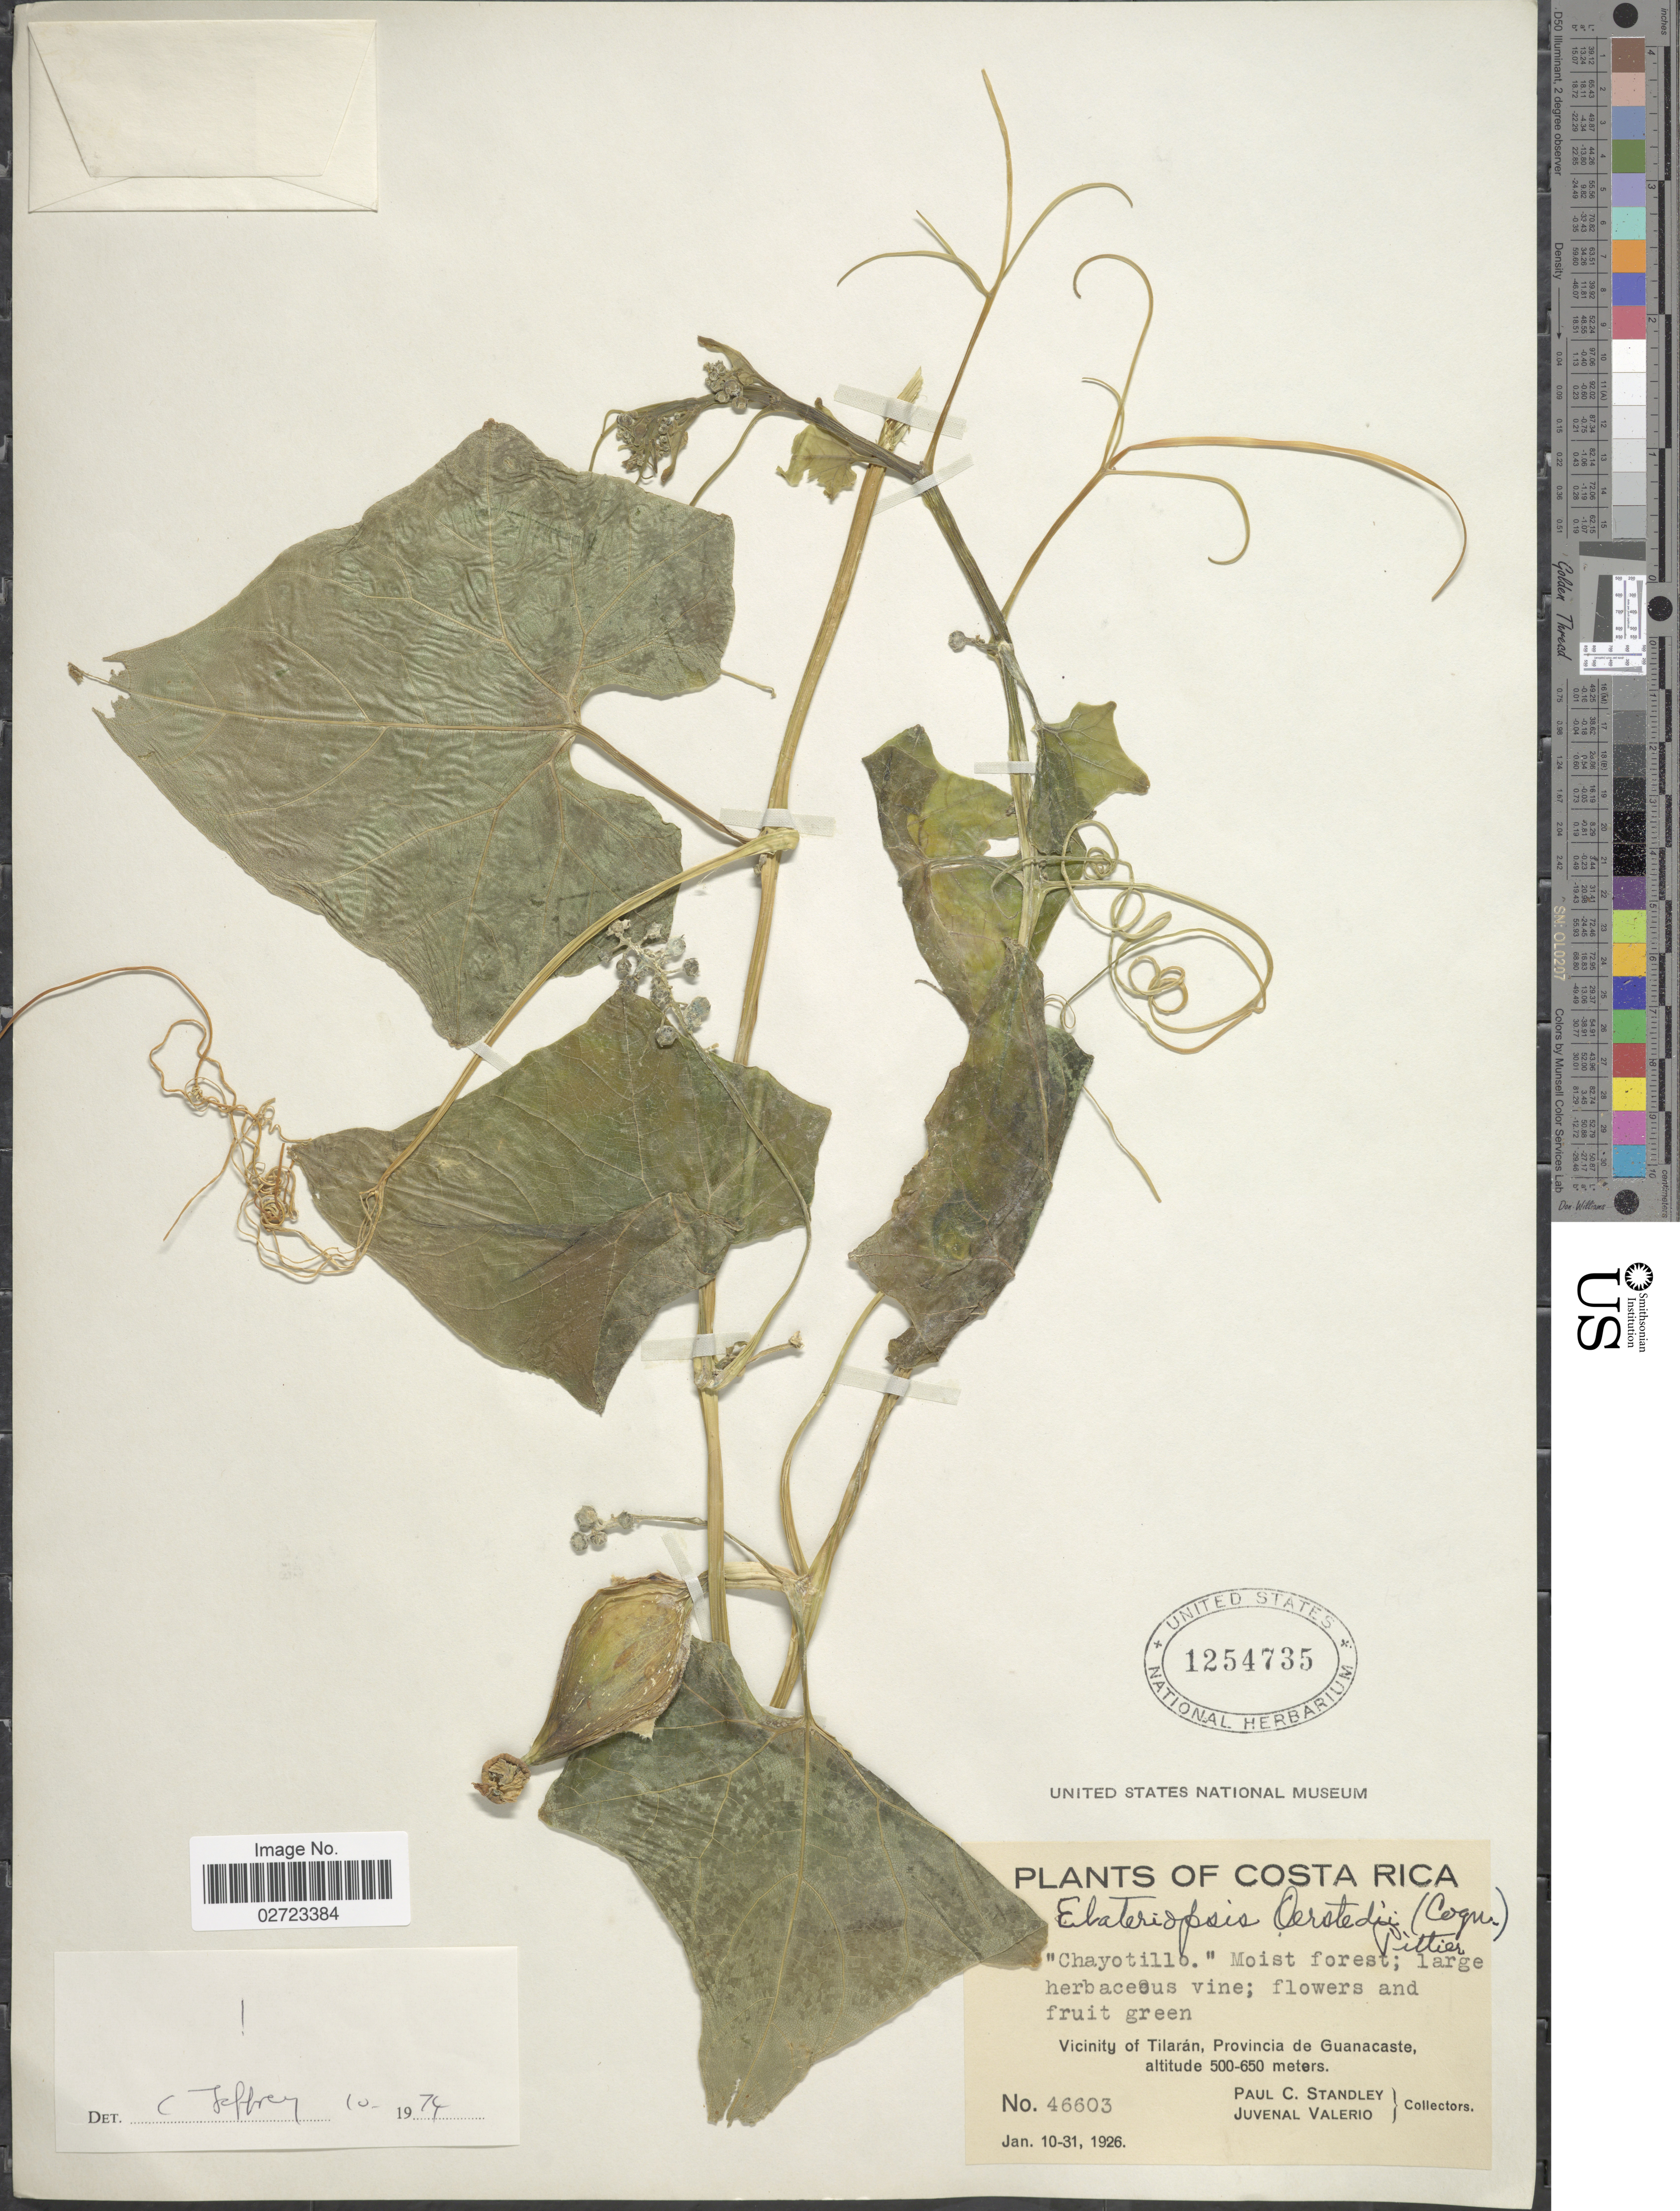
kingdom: Plantae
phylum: Tracheophyta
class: Magnoliopsida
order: Cucurbitales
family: Cucurbitaceae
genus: Hanburia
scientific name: Hanburia oerstedii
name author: (Cogn.) H. Schaef. & S.S. Renner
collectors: P. C. Standley & J. Valerio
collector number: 46603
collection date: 1926-01-10/1926-01-31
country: Costa Rica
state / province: Guanacaste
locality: Vicinity of Tilaran.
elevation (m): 500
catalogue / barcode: US 1254735